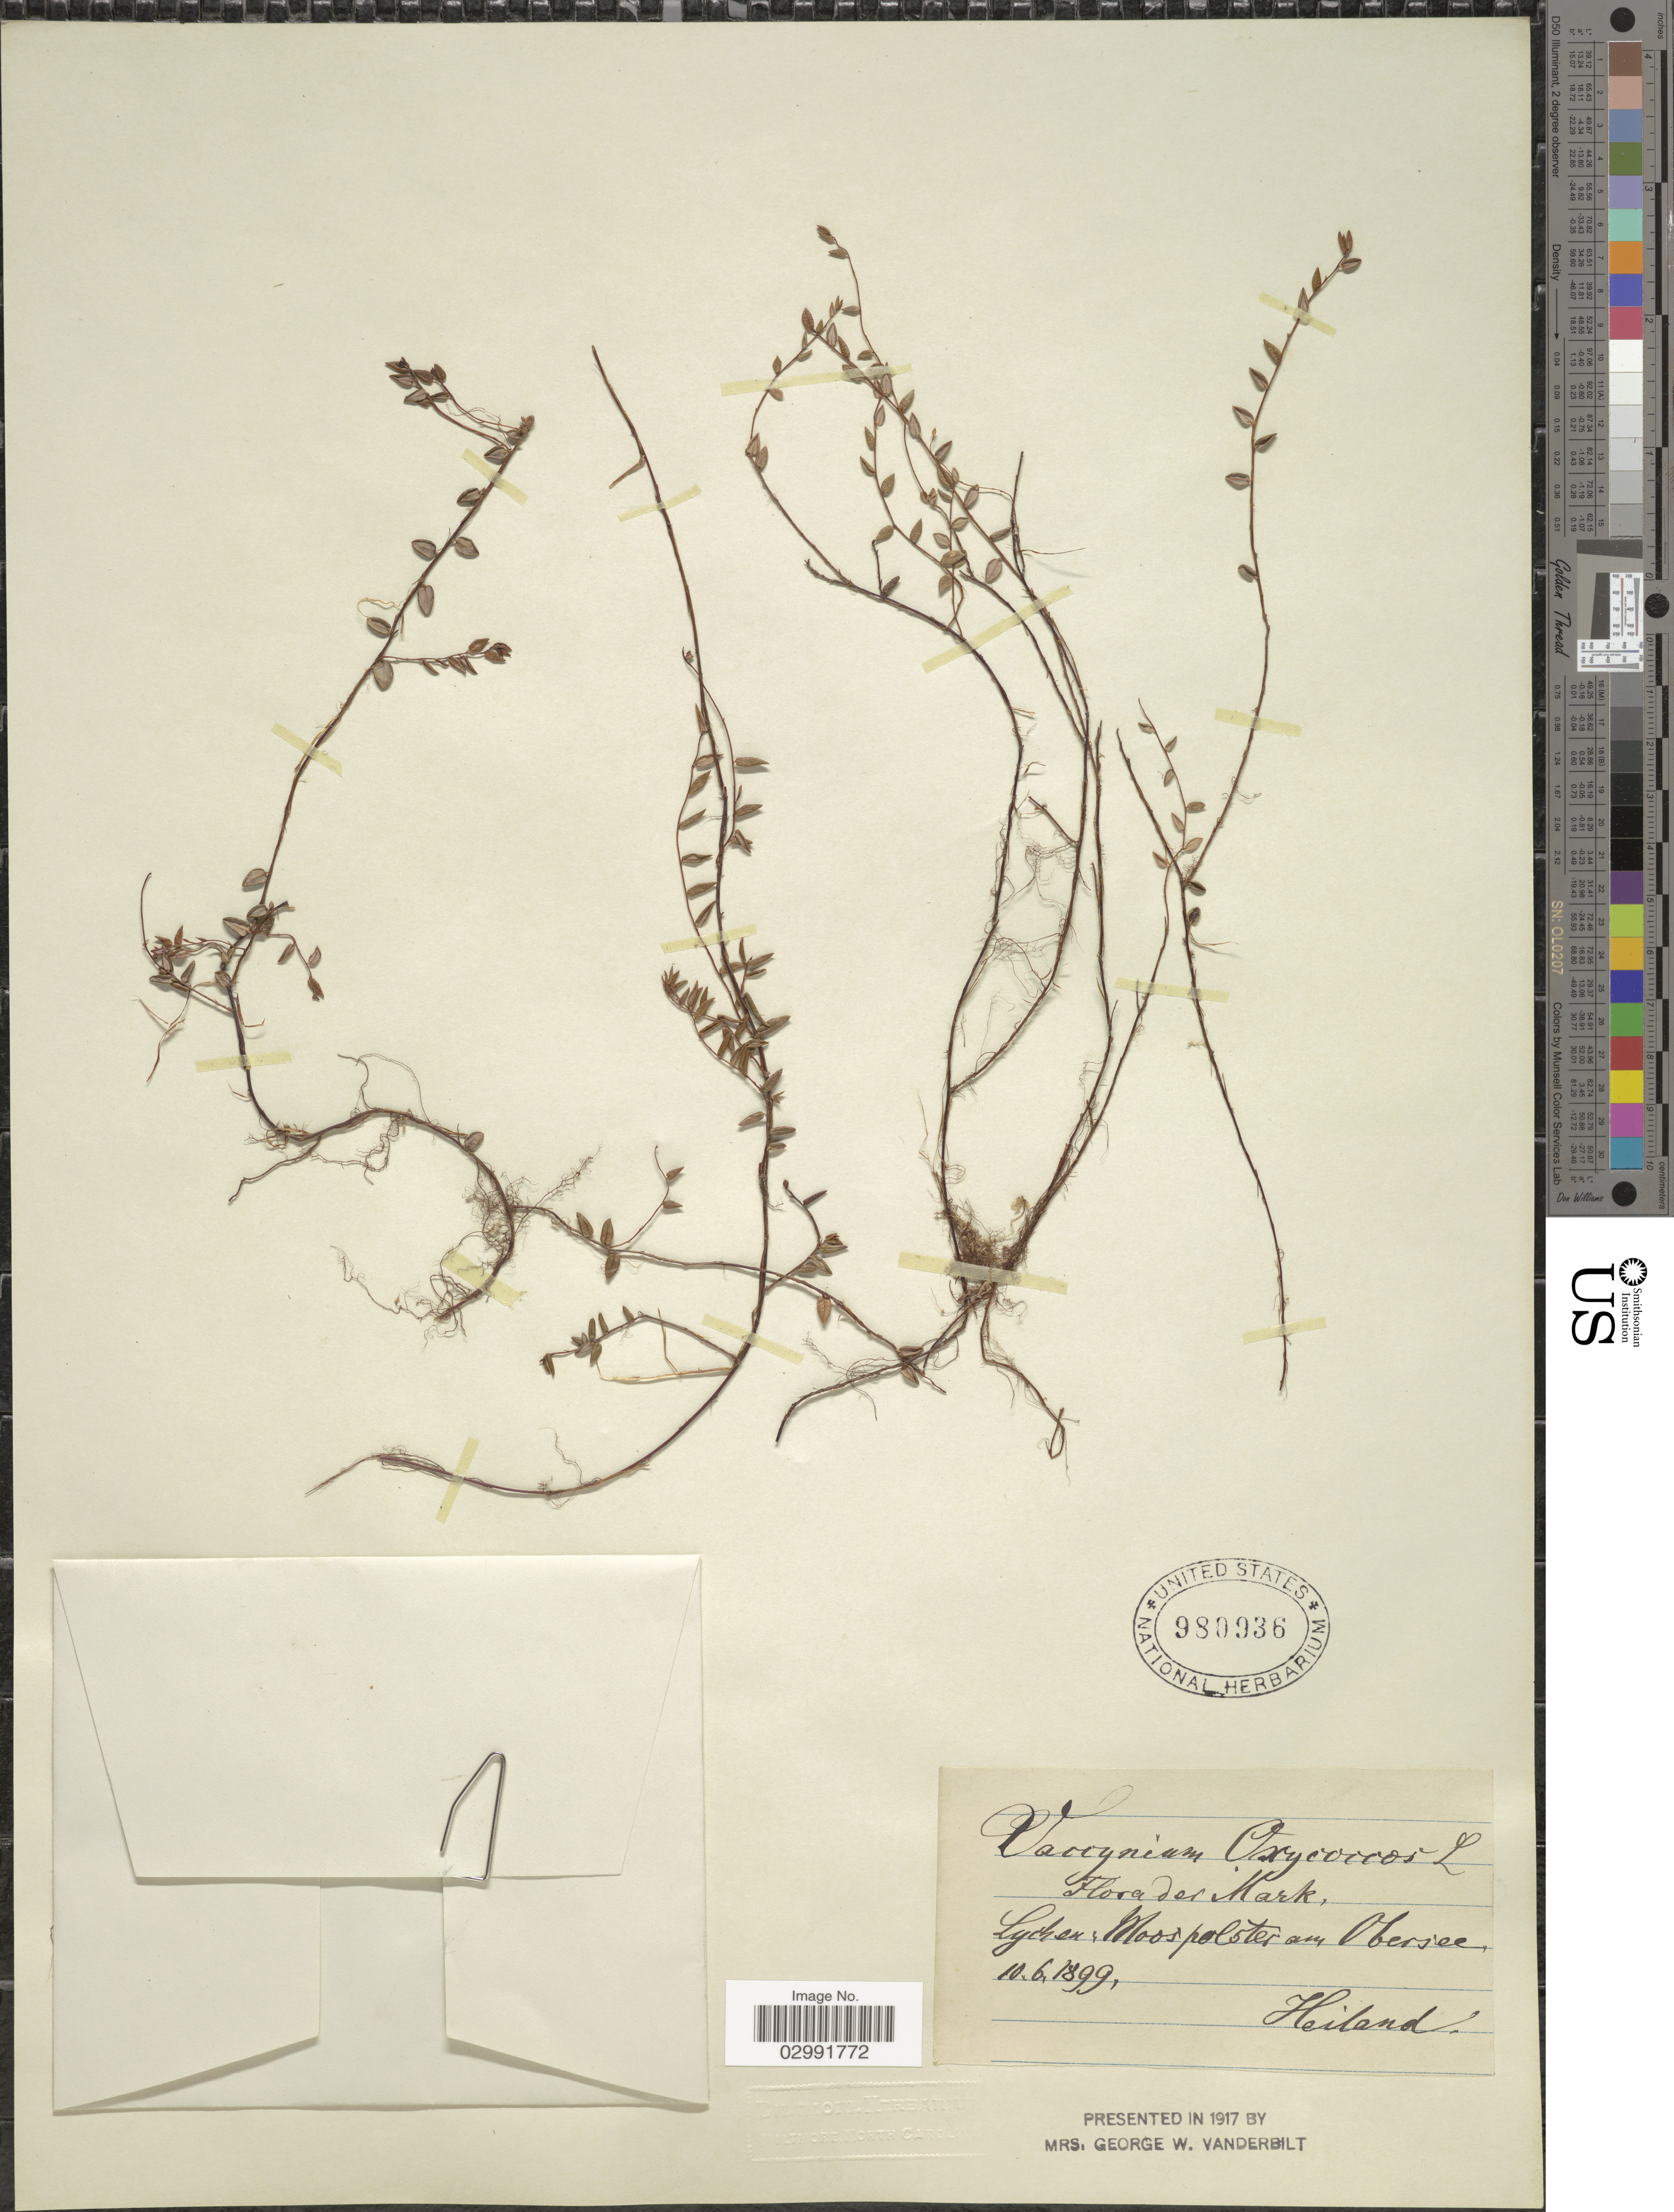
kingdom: Plantae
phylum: Tracheophyta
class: Magnoliopsida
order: Ericales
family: Ericaceae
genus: Vaccinium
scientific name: Vaccinium oxycoccos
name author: L.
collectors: -. Heiland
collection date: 1899-06-10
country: Germany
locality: Lychen: Moospolster am Obersee.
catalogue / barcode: US 980936